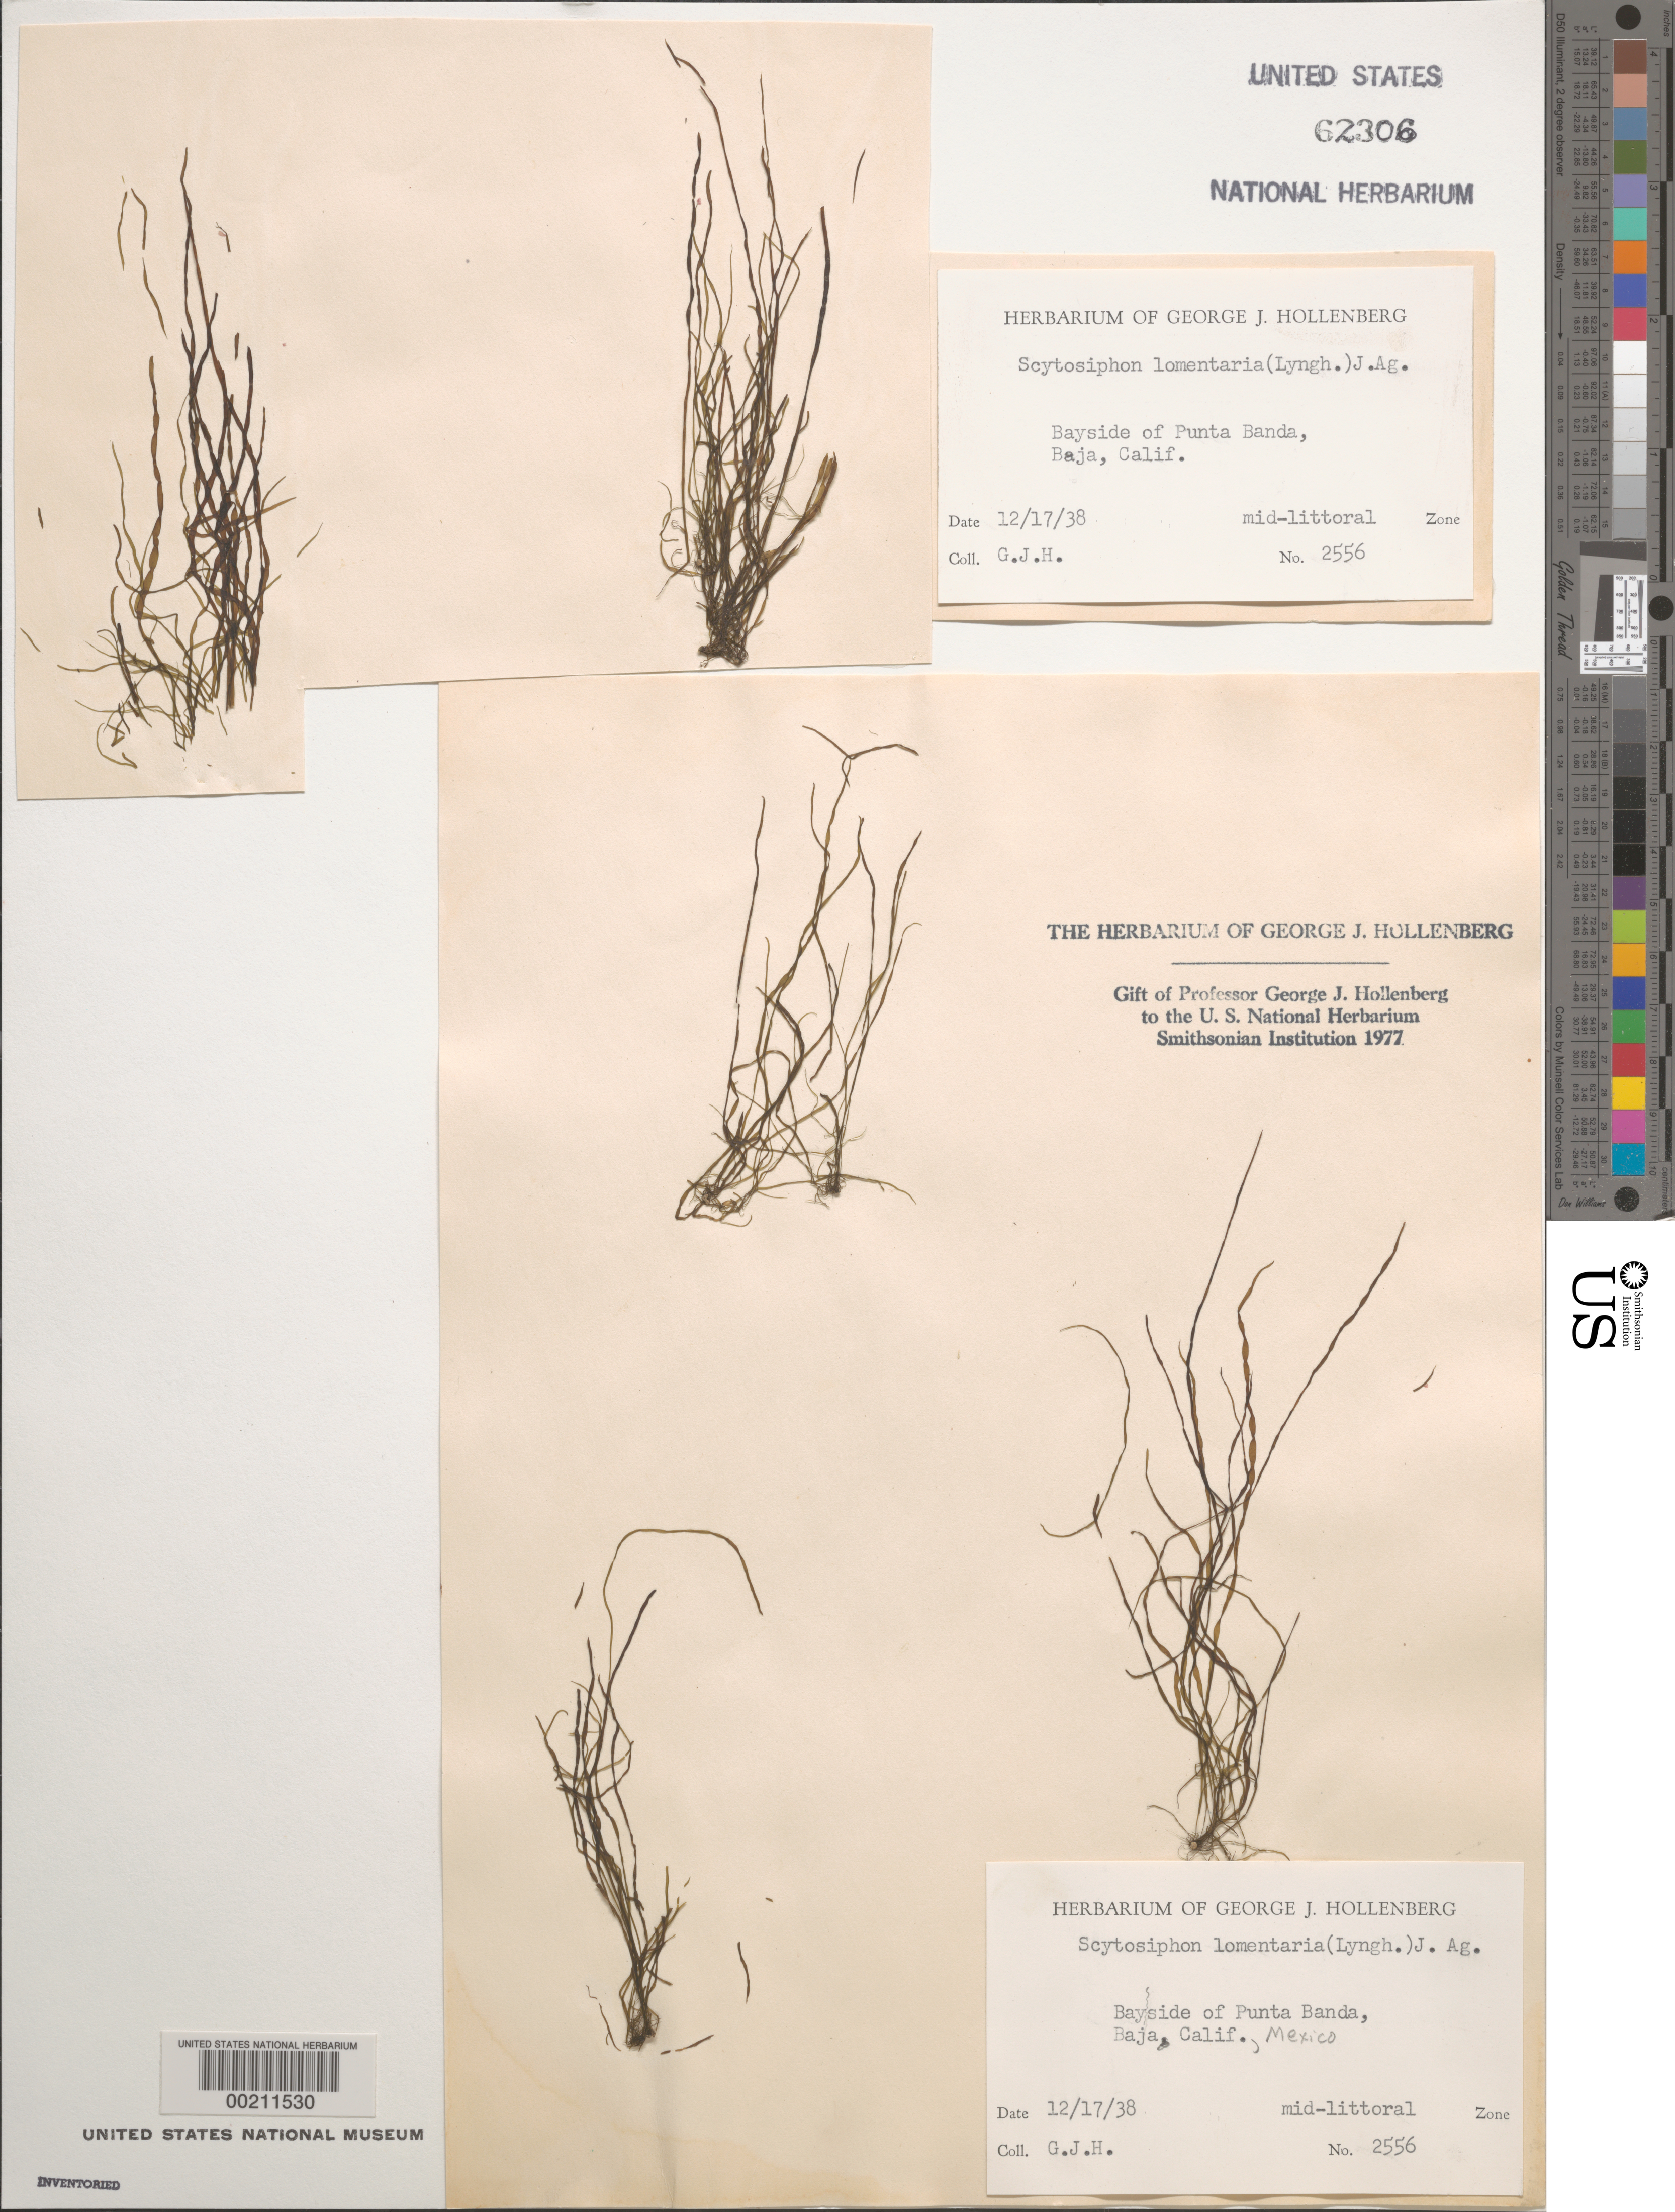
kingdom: Chromista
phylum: Ochrophyta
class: Phaeophyceae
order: Scytosiphonales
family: Scytosiphonaceae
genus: Scytosiphon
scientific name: Scytosiphon lomentaria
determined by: Hollenberg, George J.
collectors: G. Hollenberg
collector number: GJH 2556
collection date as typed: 17 Dec 1938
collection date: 1938-12-17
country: Mexico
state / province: Baja California Norte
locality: Bay side of Punta Banda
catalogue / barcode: US 62306